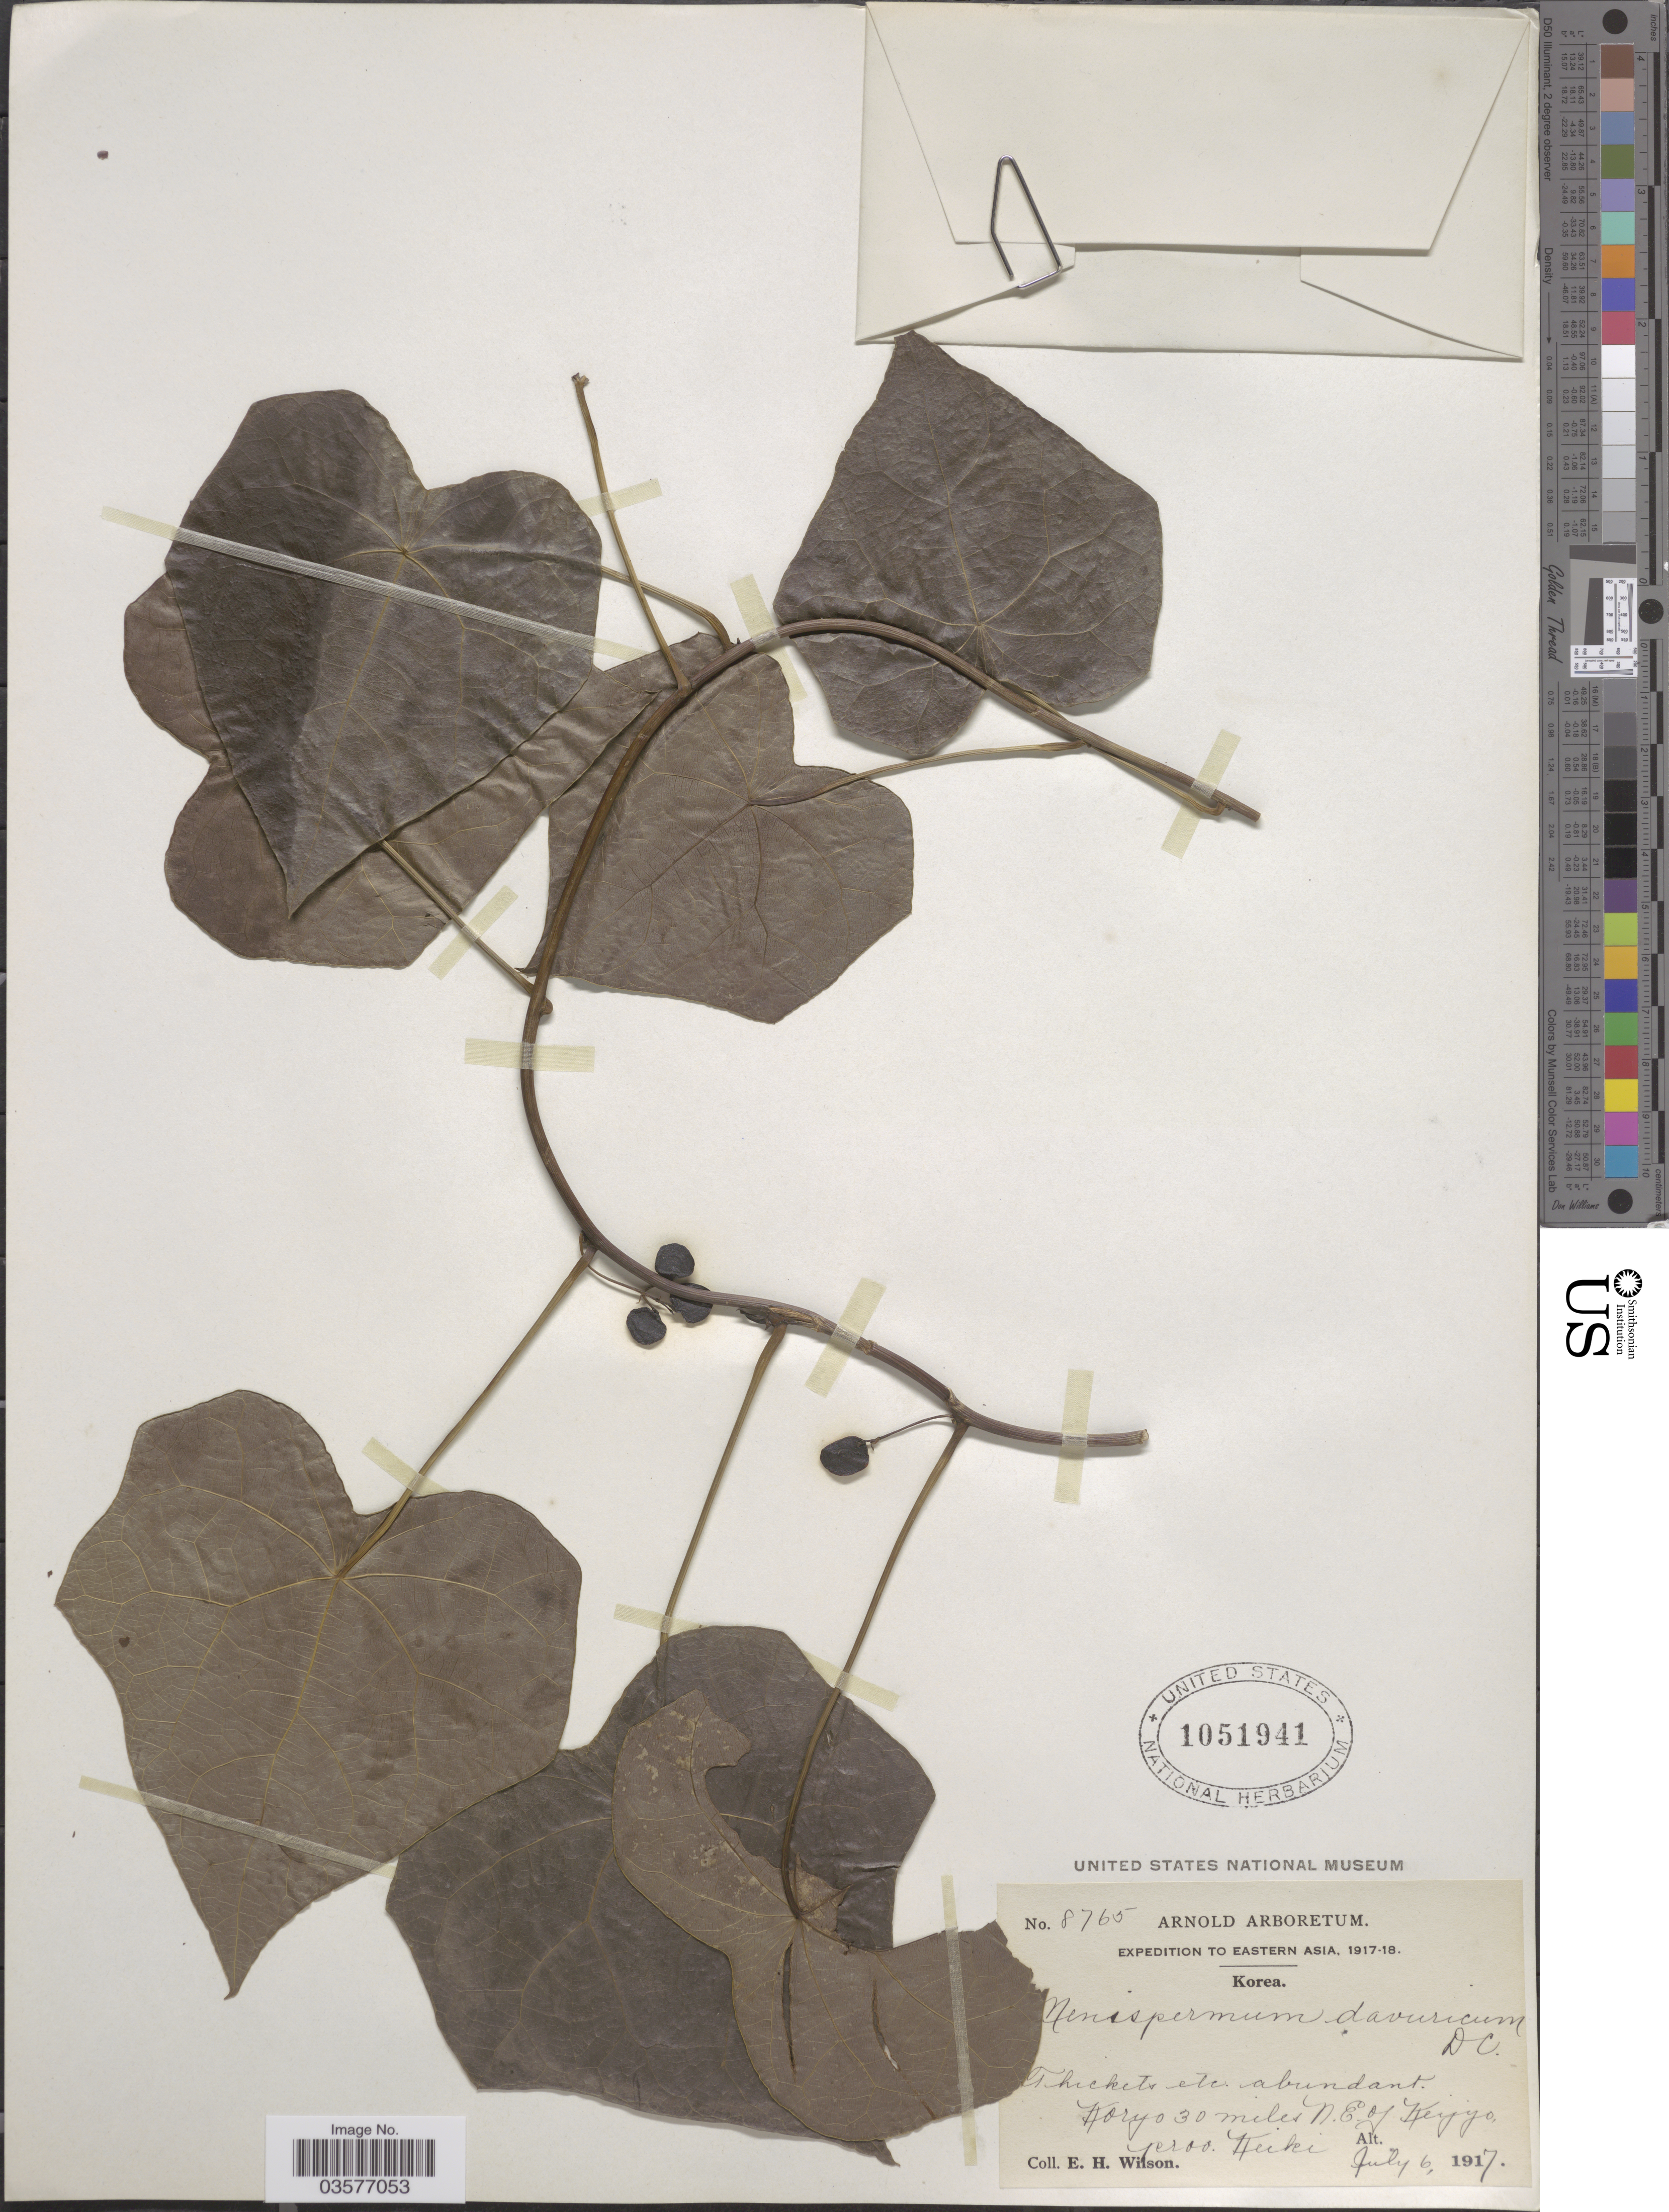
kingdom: Plantae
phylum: Tracheophyta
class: Magnoliopsida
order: Ranunculales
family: Menispermaceae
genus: Menispermum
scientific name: Menispermum dauricum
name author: DC.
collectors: E. Wilson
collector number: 8765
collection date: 1917-06-06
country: South Korea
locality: Eastern Asia. Koryo 30 miles N.E. of Keijyo, prov. Keiki.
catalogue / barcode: US 1051941